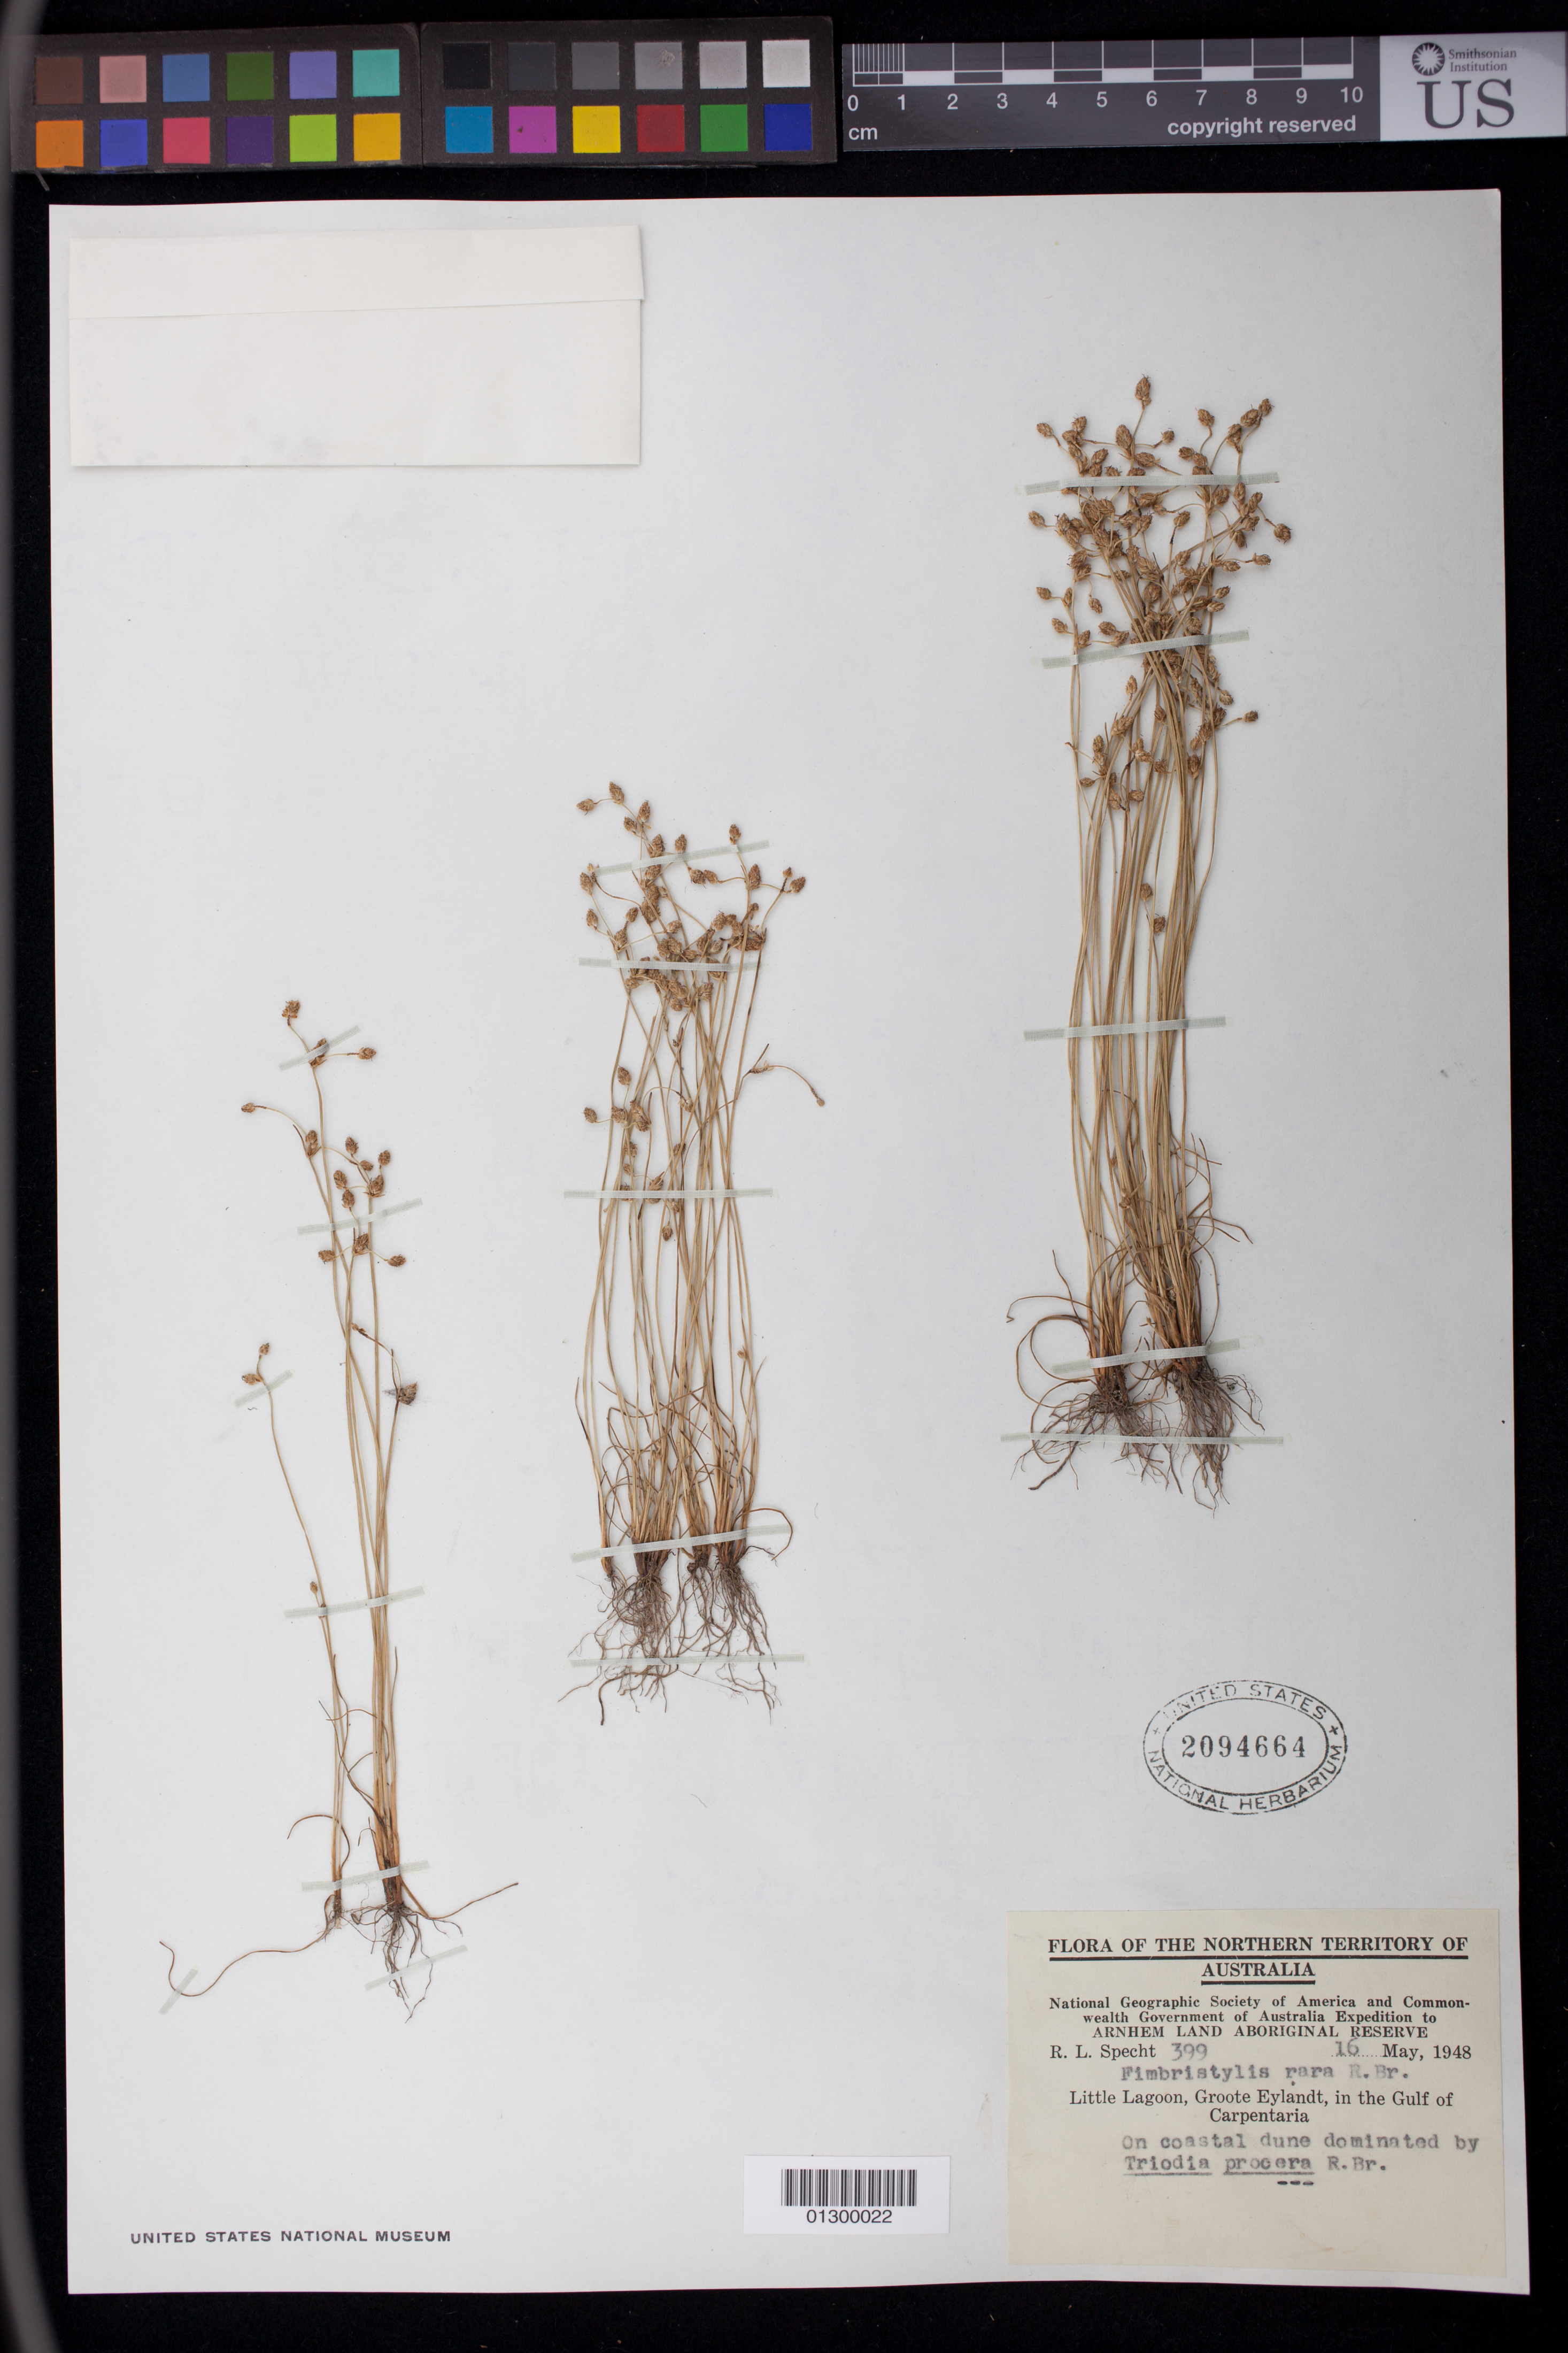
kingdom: Plantae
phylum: Tracheophyta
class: Liliopsida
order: Poales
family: Cyperaceae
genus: Fimbristylis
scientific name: Fimbristylis rara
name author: R. Br.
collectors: R. L. Specht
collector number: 399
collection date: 1948-05-16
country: Australia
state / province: Northern Territory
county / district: East Arnhem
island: Groote Eylandt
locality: Little Lagoon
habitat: On coastal dune dominated by Triodia procera R. Br.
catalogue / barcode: US 2094664